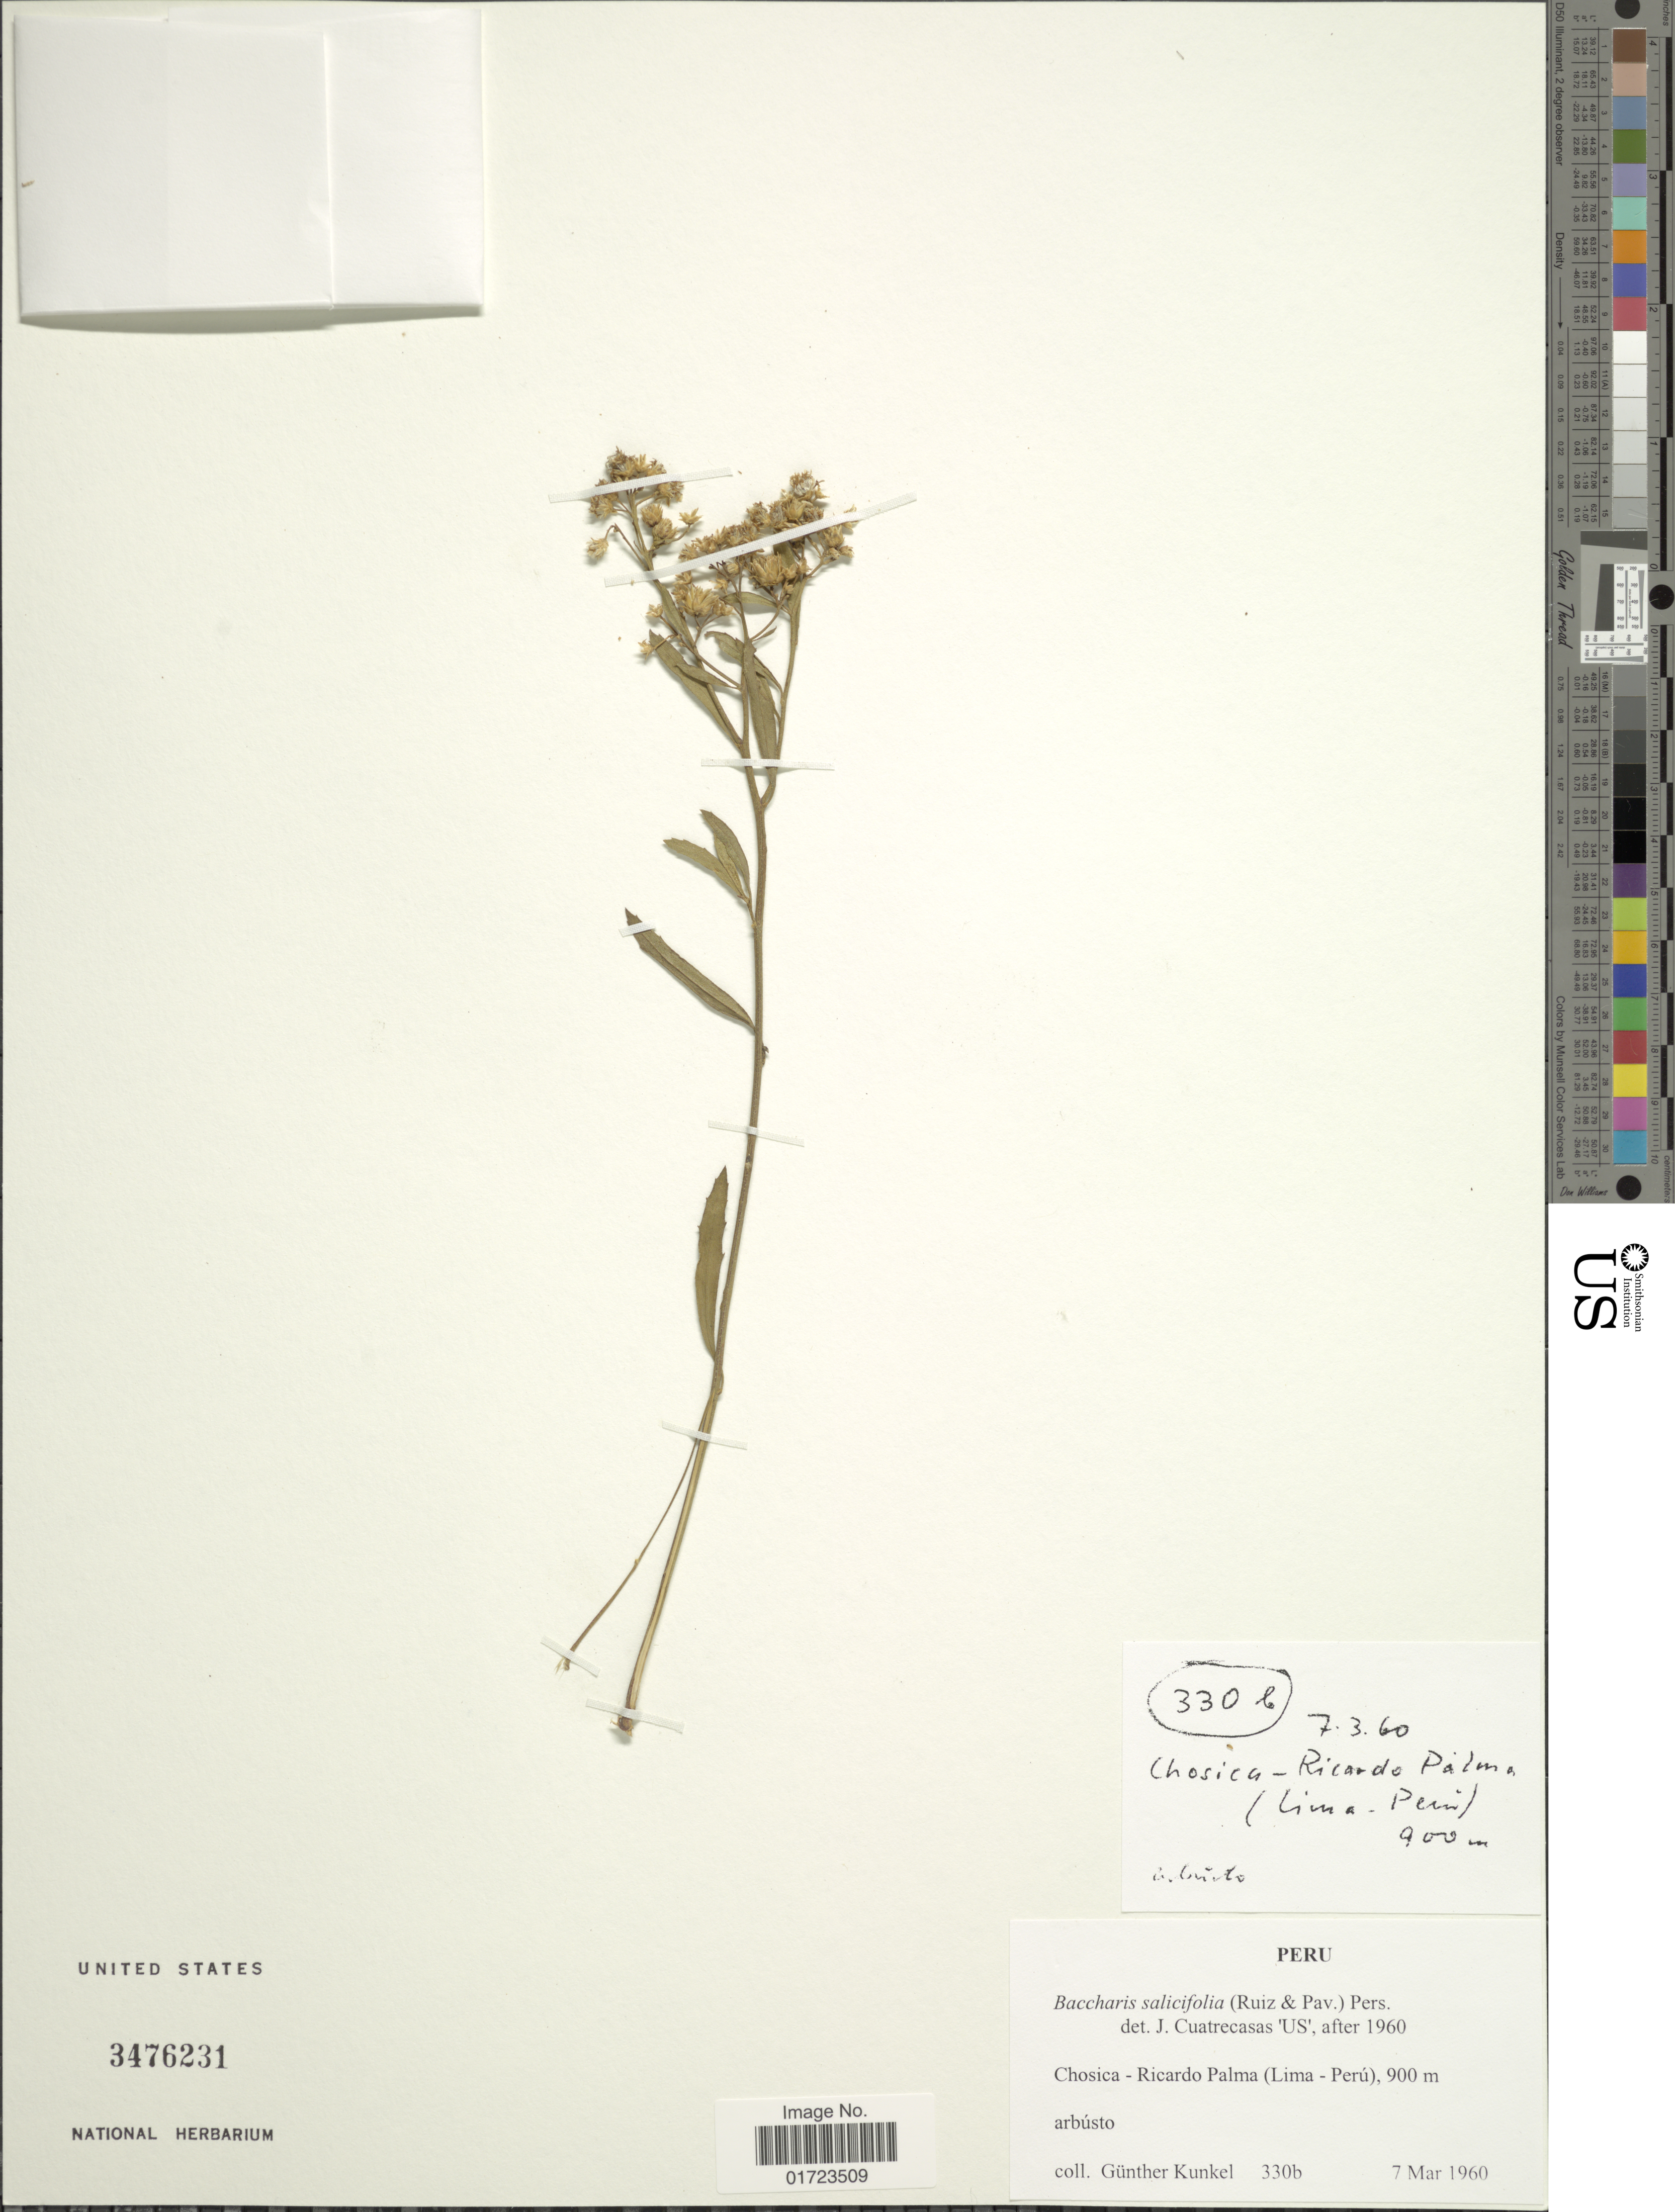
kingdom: Plantae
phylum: Tracheophyta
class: Magnoliopsida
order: Asterales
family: Asteraceae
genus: Baccharis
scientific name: Baccharis salicifolia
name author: (Ruiz & Pav.) Pers.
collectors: G. Kunkel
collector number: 330b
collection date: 1960-03-07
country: Peru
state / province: Lima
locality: Chosica - Ricardo Palma (Lima - Peru).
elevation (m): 900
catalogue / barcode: US 3476231